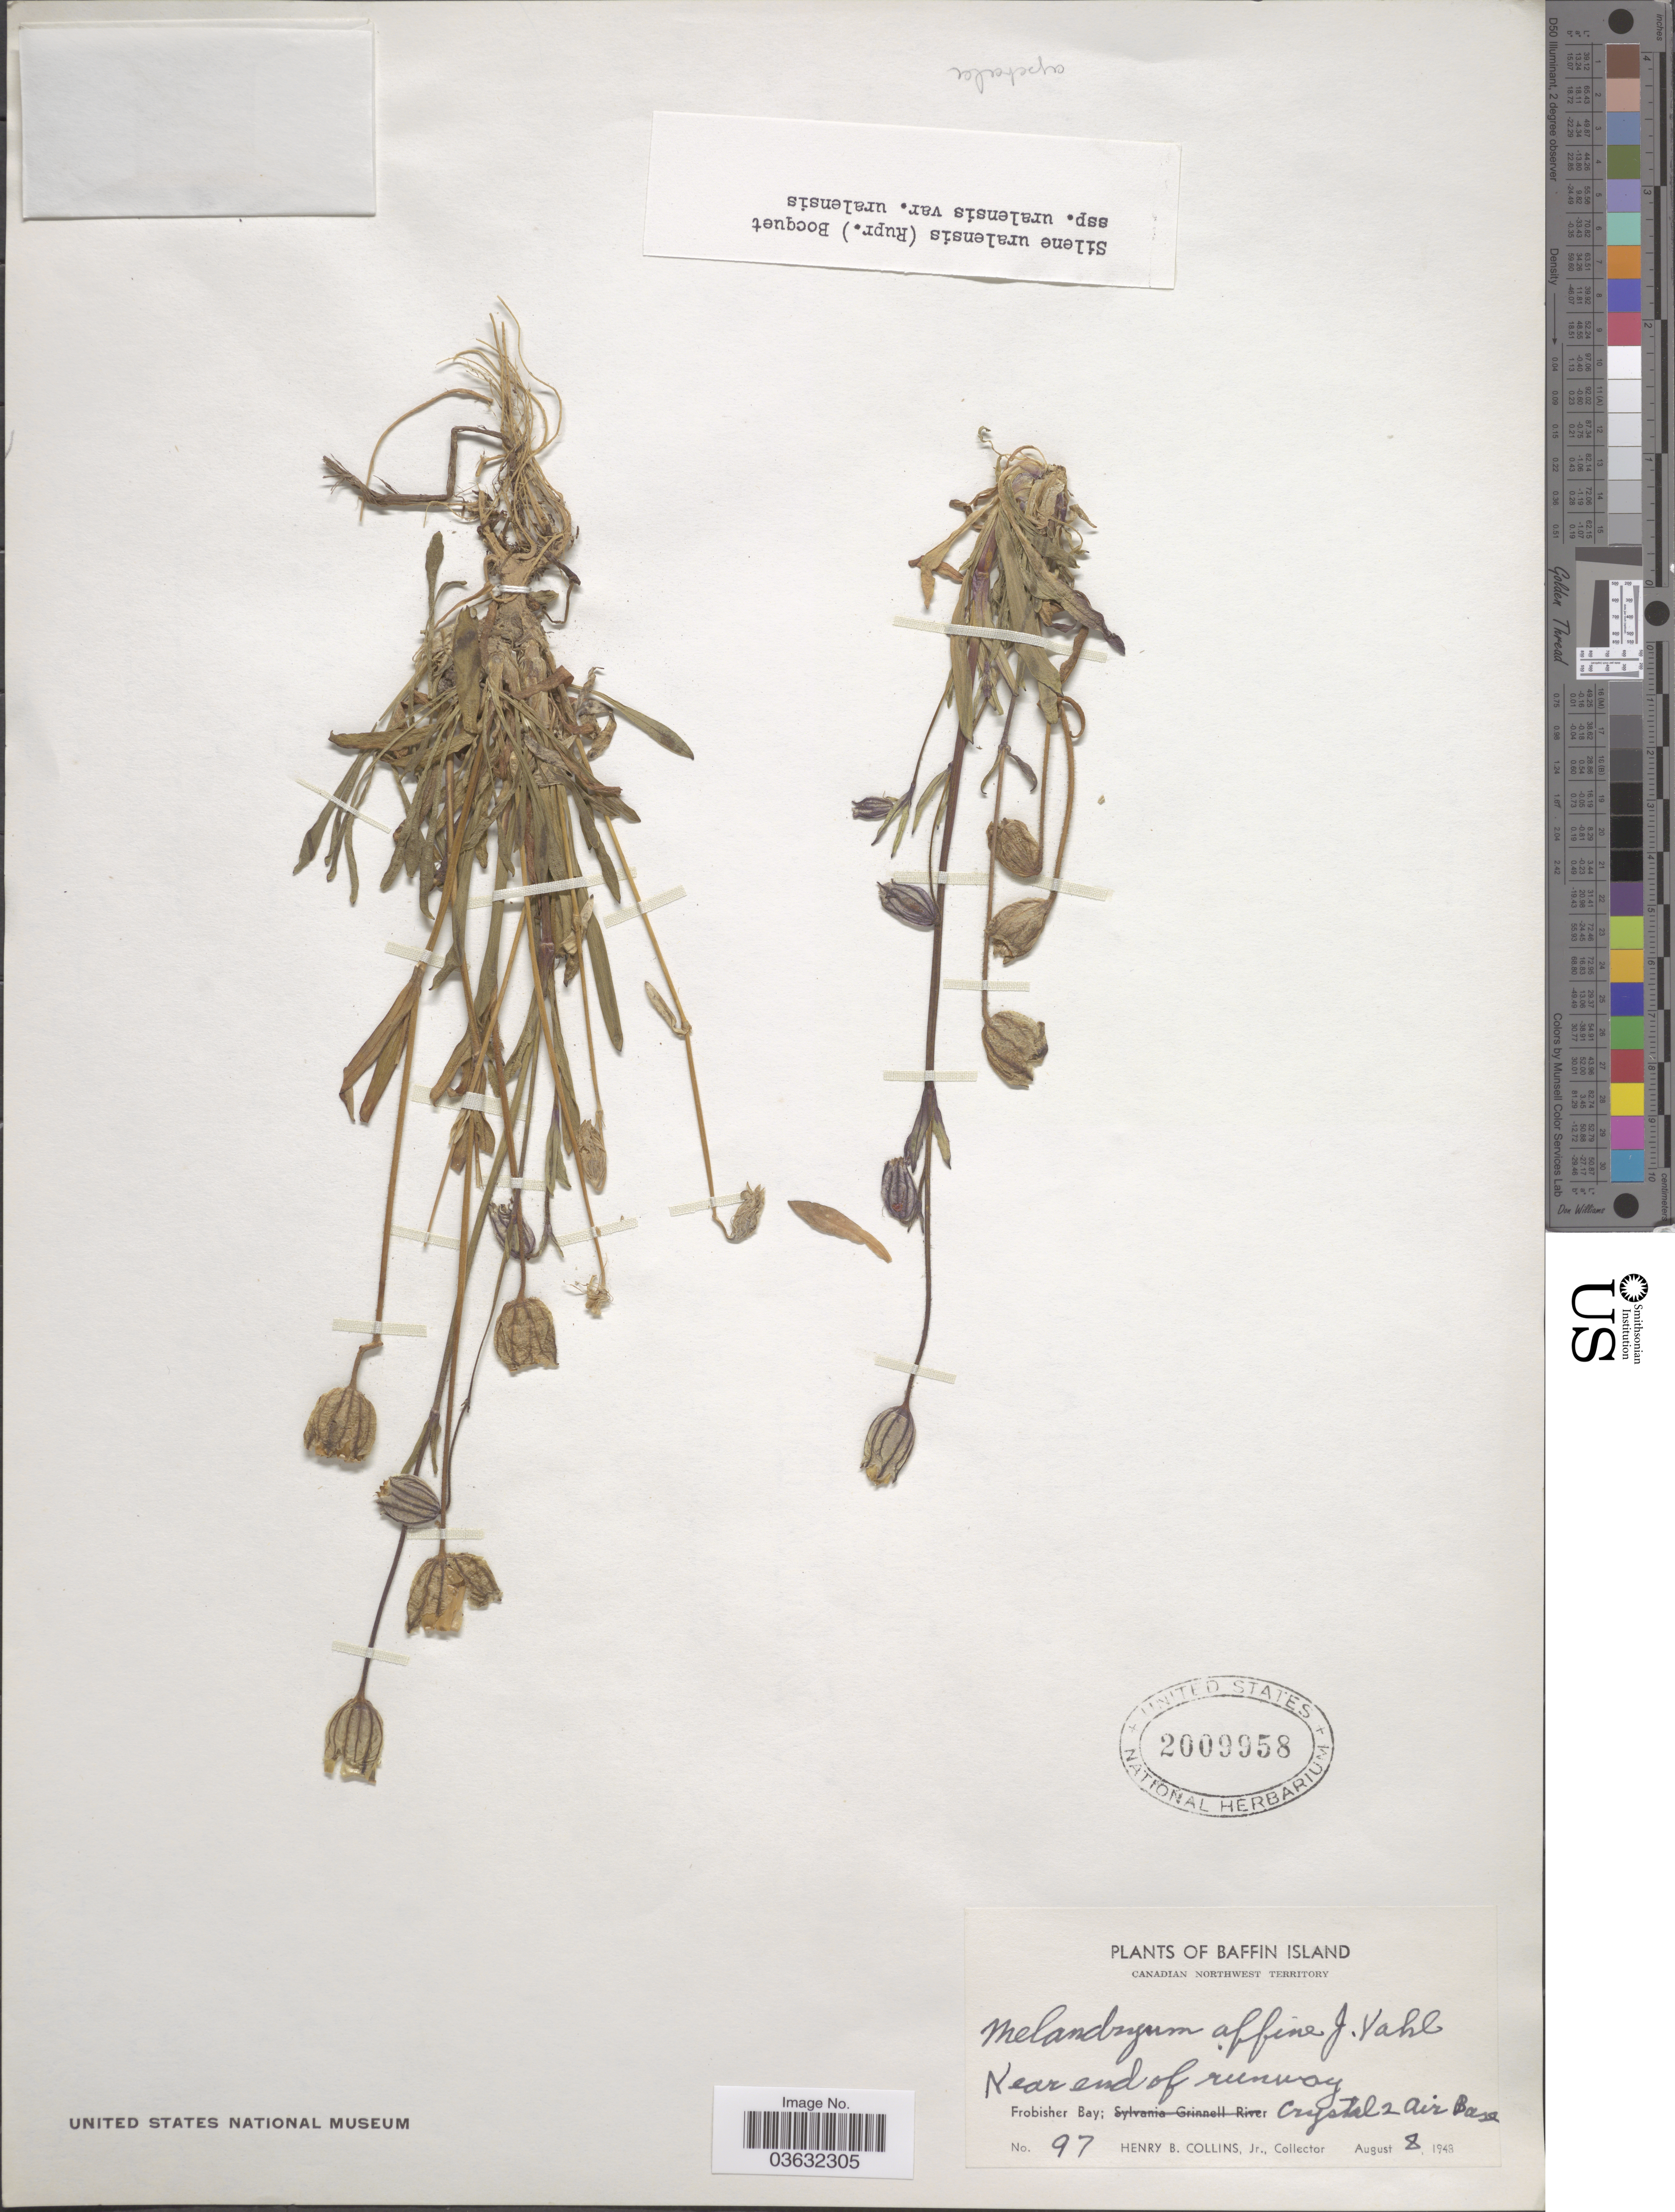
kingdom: Plantae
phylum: Tracheophyta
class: Magnoliopsida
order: Caryophyllales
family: Caryophyllaceae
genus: Silene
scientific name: Silene uralensis subsp. uralensis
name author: (Rupr.) Bocquet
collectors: H. Collins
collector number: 97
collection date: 1948-08-08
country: Canada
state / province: Northwest Territories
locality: Baffin Island. Canadian Northwest Territory. Near end of runway. Frobisher Bay; Crystal 2 Air Base.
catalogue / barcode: US 2009958